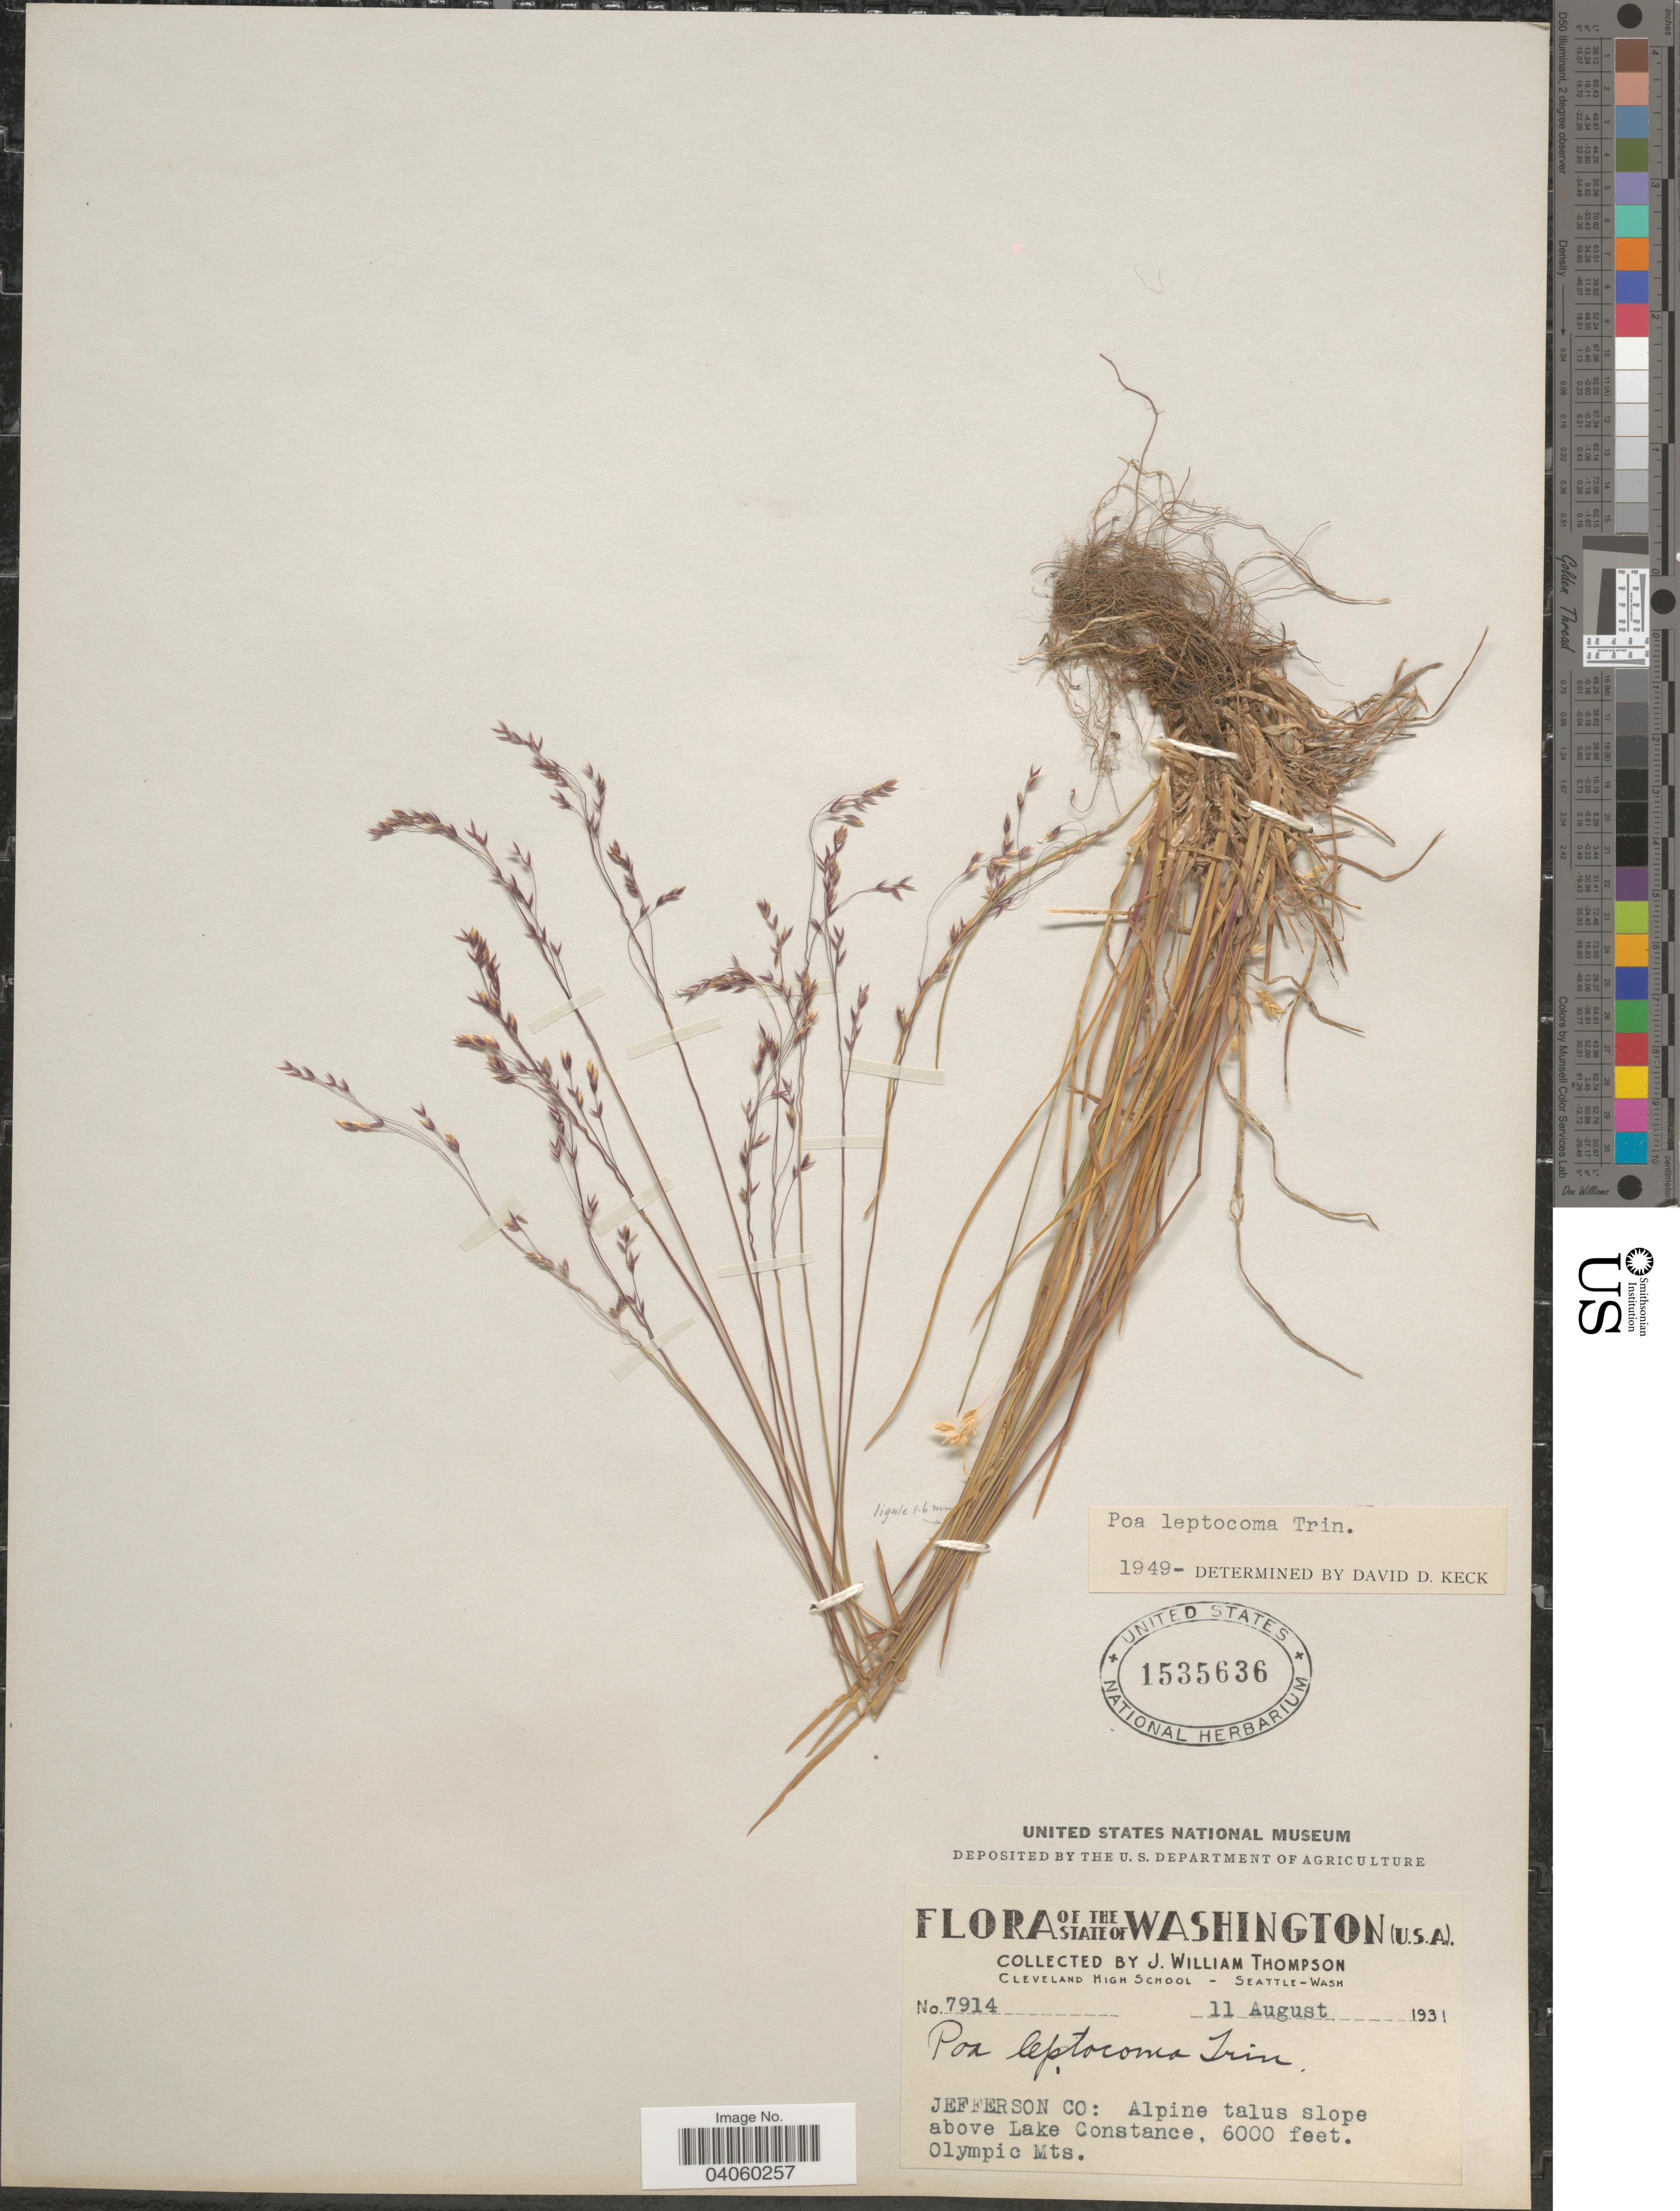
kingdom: Plantae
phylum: Tracheophyta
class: Liliopsida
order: Poales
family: Poaceae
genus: Poa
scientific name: Poa leptocoma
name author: Trin.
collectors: J. W. Thompson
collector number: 7914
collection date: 1931-08-11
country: United States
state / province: Washington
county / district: Jefferson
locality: Jefferson Co: Alpine talus slope above Lake Constance, Olympic Mts.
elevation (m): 1829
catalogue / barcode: US 1535636